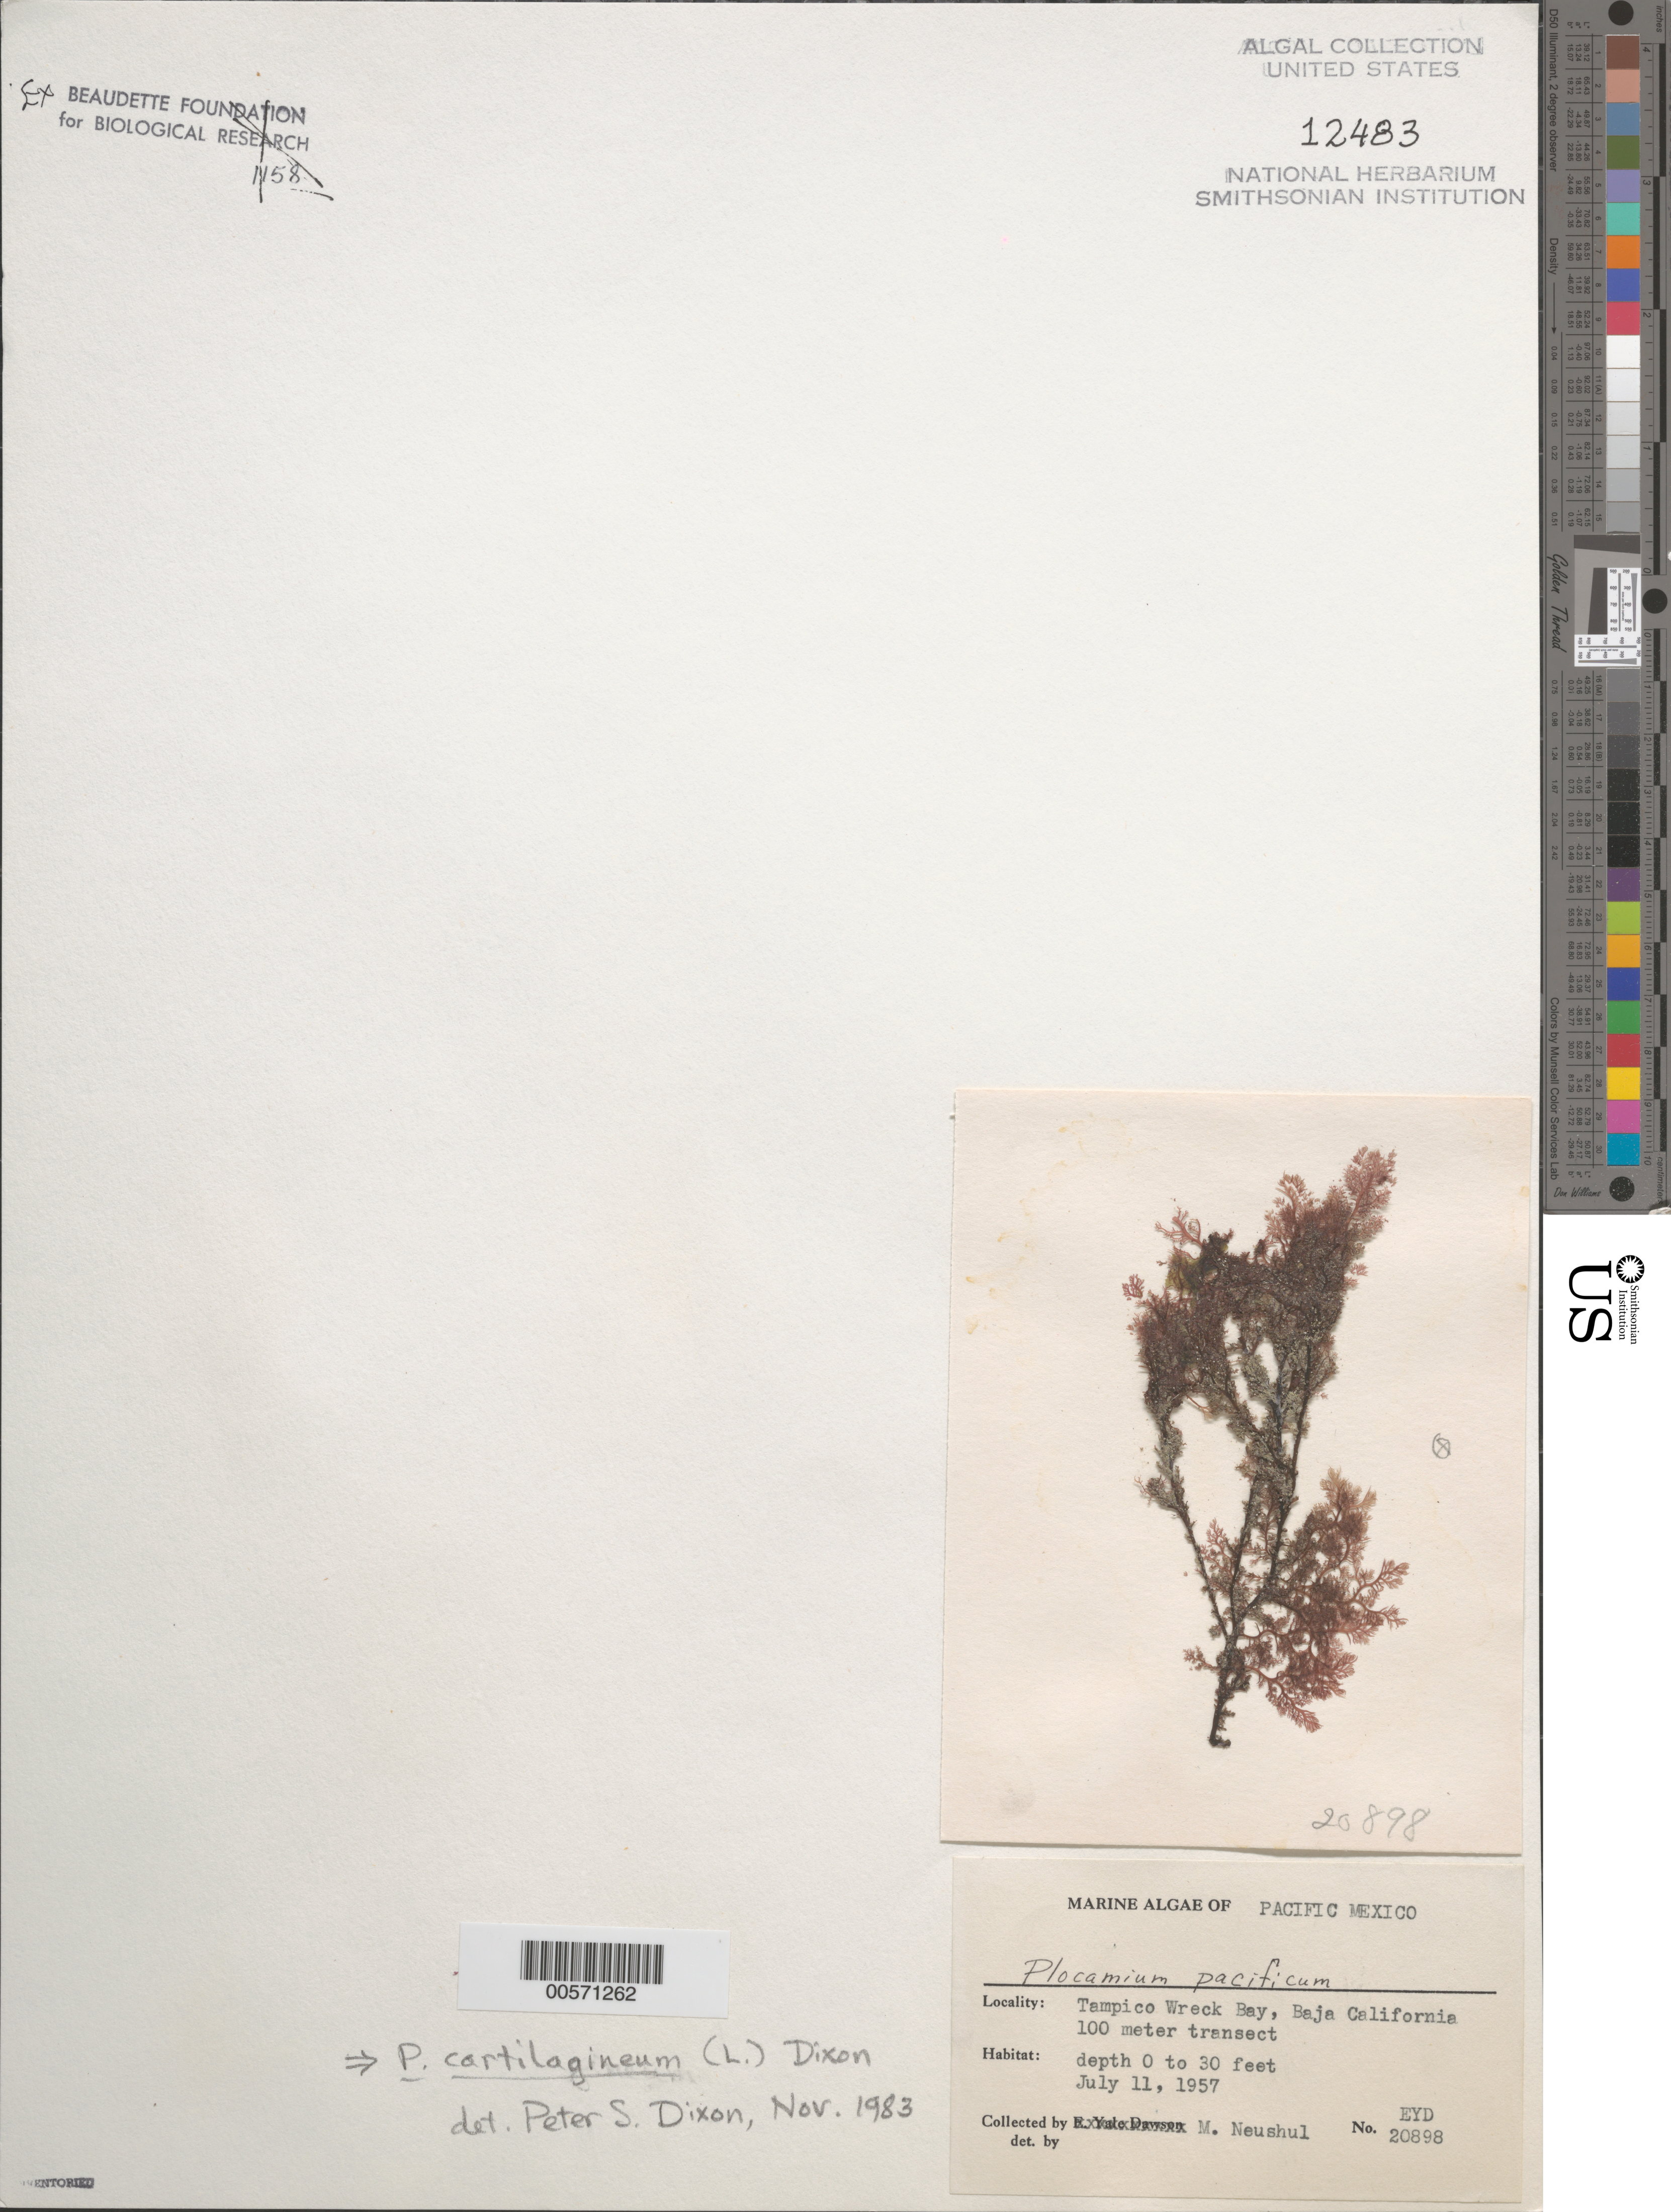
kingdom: Plantae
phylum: Rhodophyta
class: Florideophyceae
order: Plocamiales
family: Plocamiaceae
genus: Plocamium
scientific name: Plocamium cartilagineum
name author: (L.) P.S. Dixon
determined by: Dixon, P. S.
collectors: M. Neushul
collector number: EYD 20898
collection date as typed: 11 Jul 1957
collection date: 1957-07-11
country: Mexico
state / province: Baja California Norte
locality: Tampico Wreck Bay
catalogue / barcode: US 12483